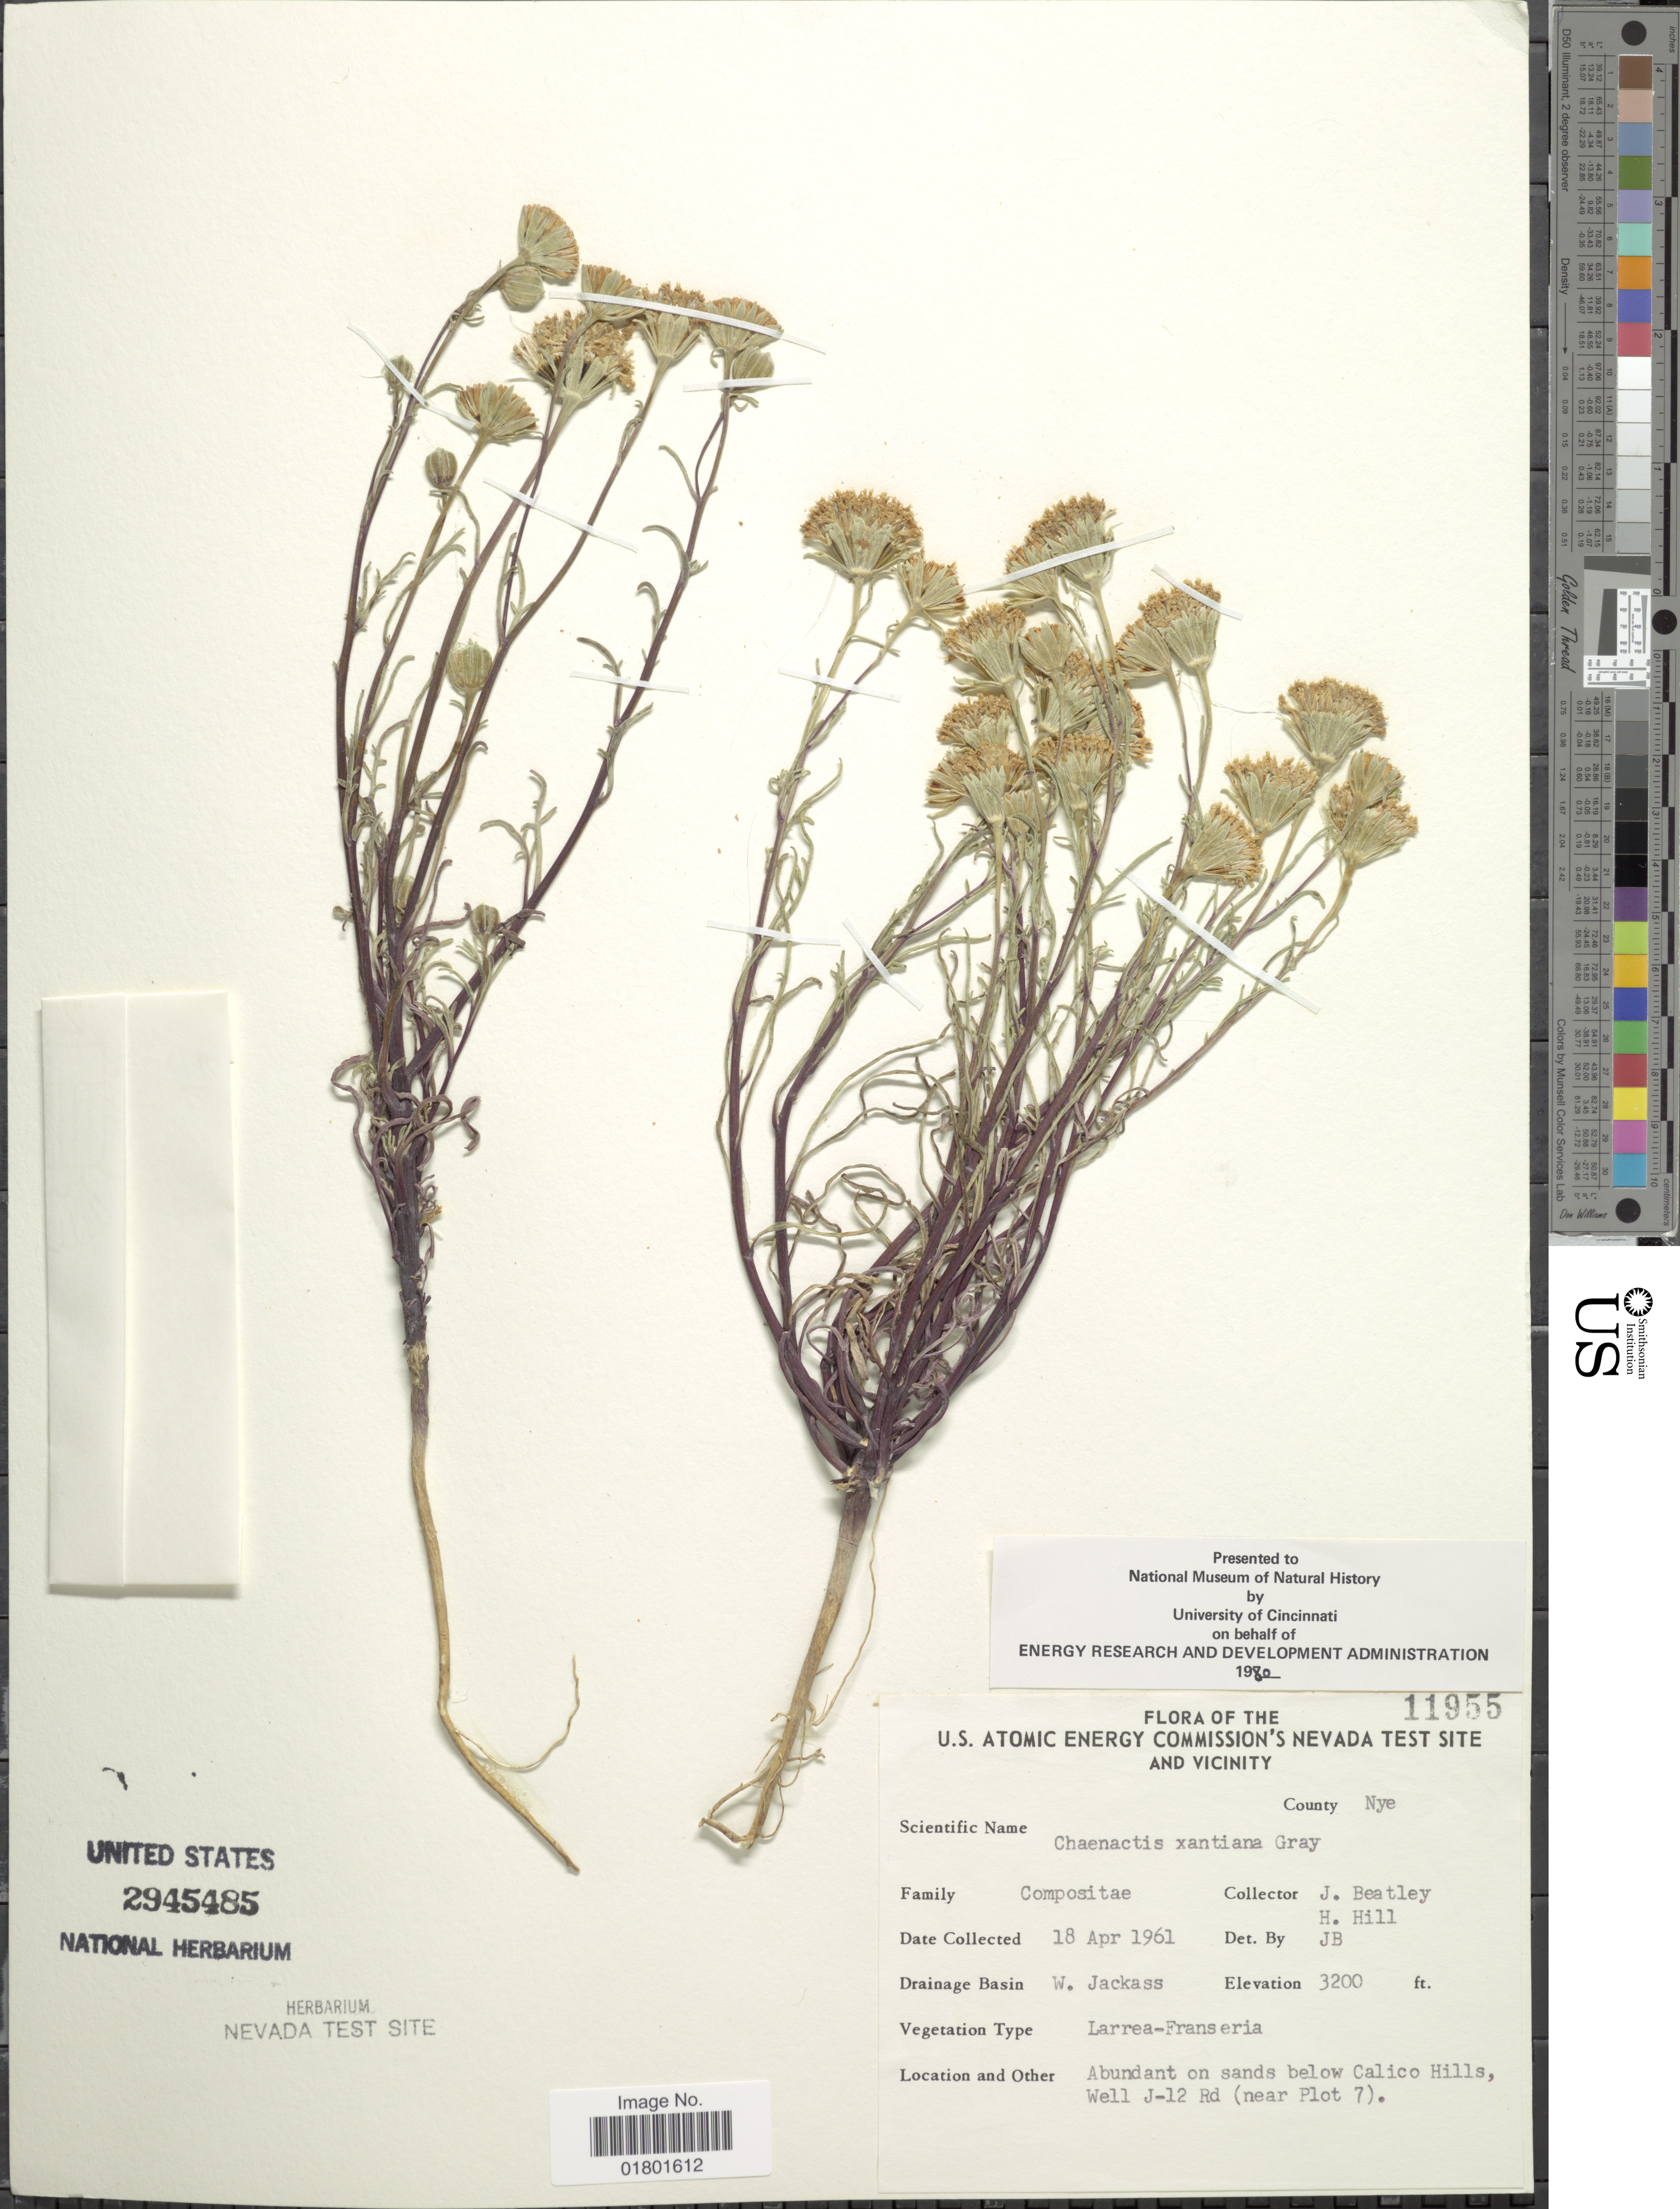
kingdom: Plantae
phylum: Tracheophyta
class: Magnoliopsida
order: Asterales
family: Asteraceae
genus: Chaenactis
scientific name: Chaenactis xantiana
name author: A. Gray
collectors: J. C. Beatley & H. Hill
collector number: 11955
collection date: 1861-04-18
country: United States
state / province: Nevada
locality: U. S. Atomic Energy Commission's Nevada Test Site and vicinity, County Nye, W. Jackass, below Calico Hills, Well J-12 Rd (near Plot 7)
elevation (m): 975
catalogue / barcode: US 2945485